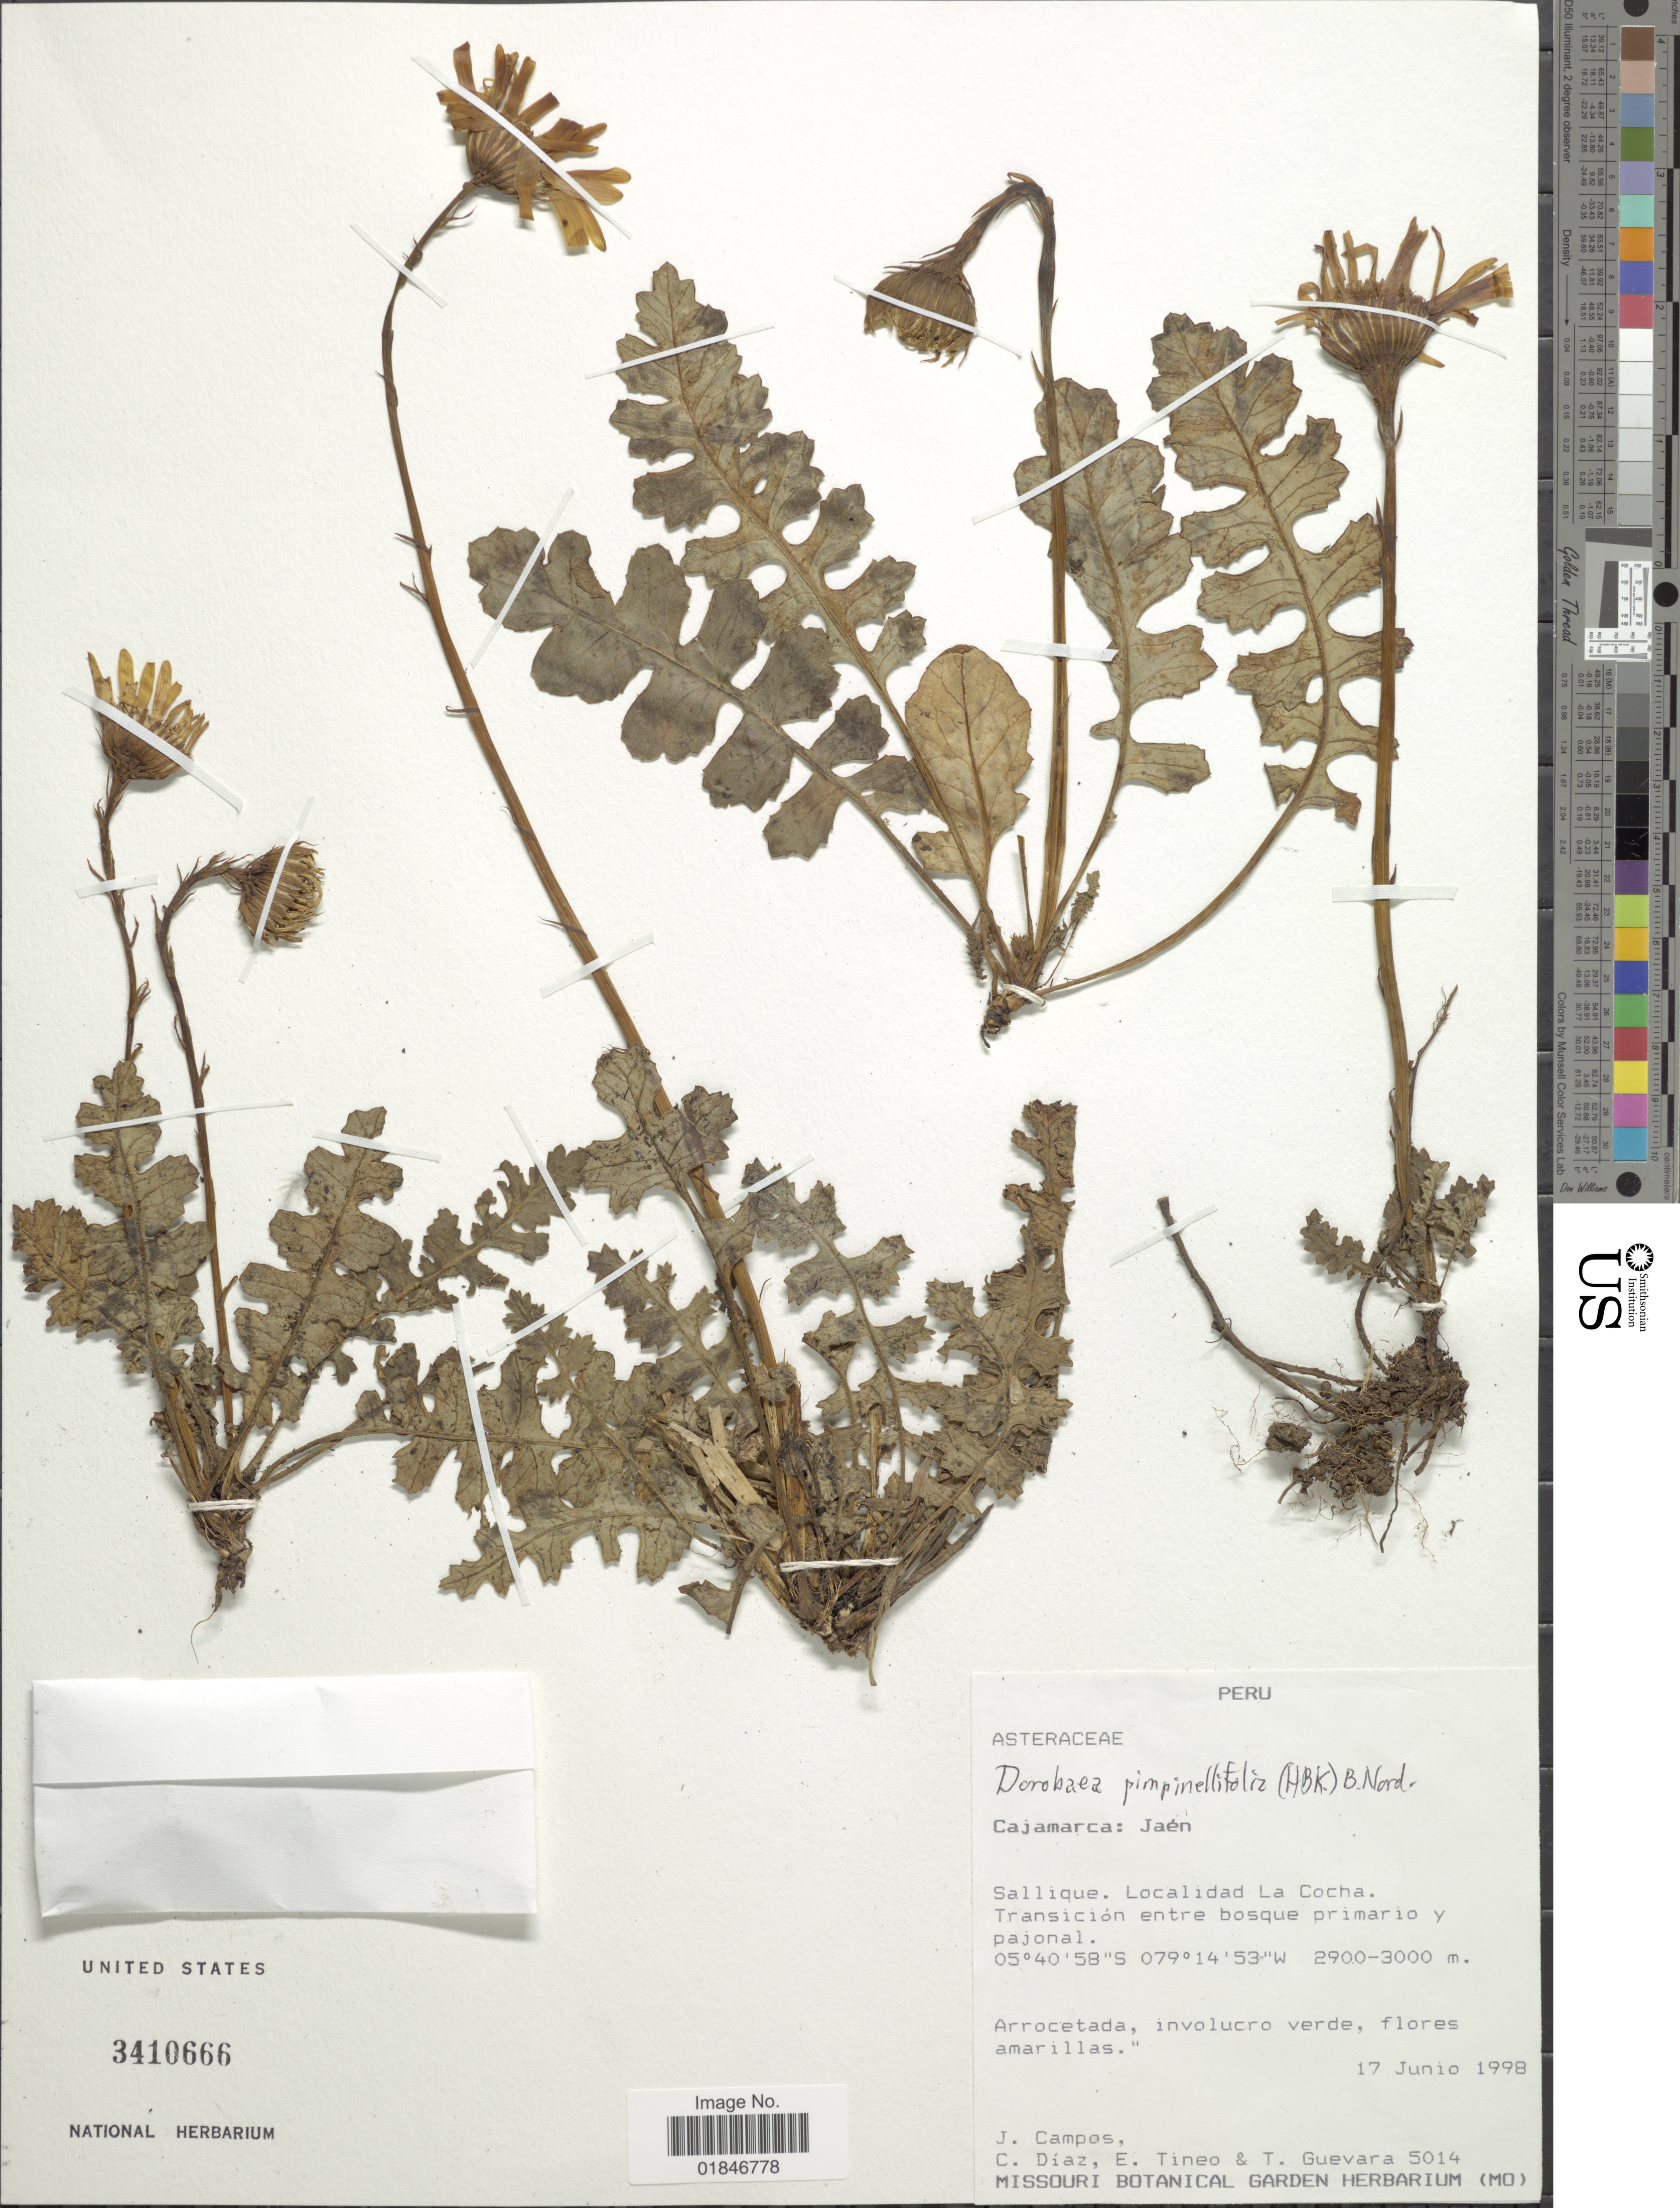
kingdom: Plantae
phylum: Tracheophyta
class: Magnoliopsida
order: Asterales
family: Asteraceae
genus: Dorobaea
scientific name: Dorobaea pimpinellifolia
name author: (Kunth) B. Nord.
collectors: J. Campos, C. Díaz, E. Tineo & T. Guevara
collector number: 5014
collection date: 1998-06-17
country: Peru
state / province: Cajamarca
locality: Cajamarca: Jaen Sallique. Localidad La Cocha.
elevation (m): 2900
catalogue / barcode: US 3410666